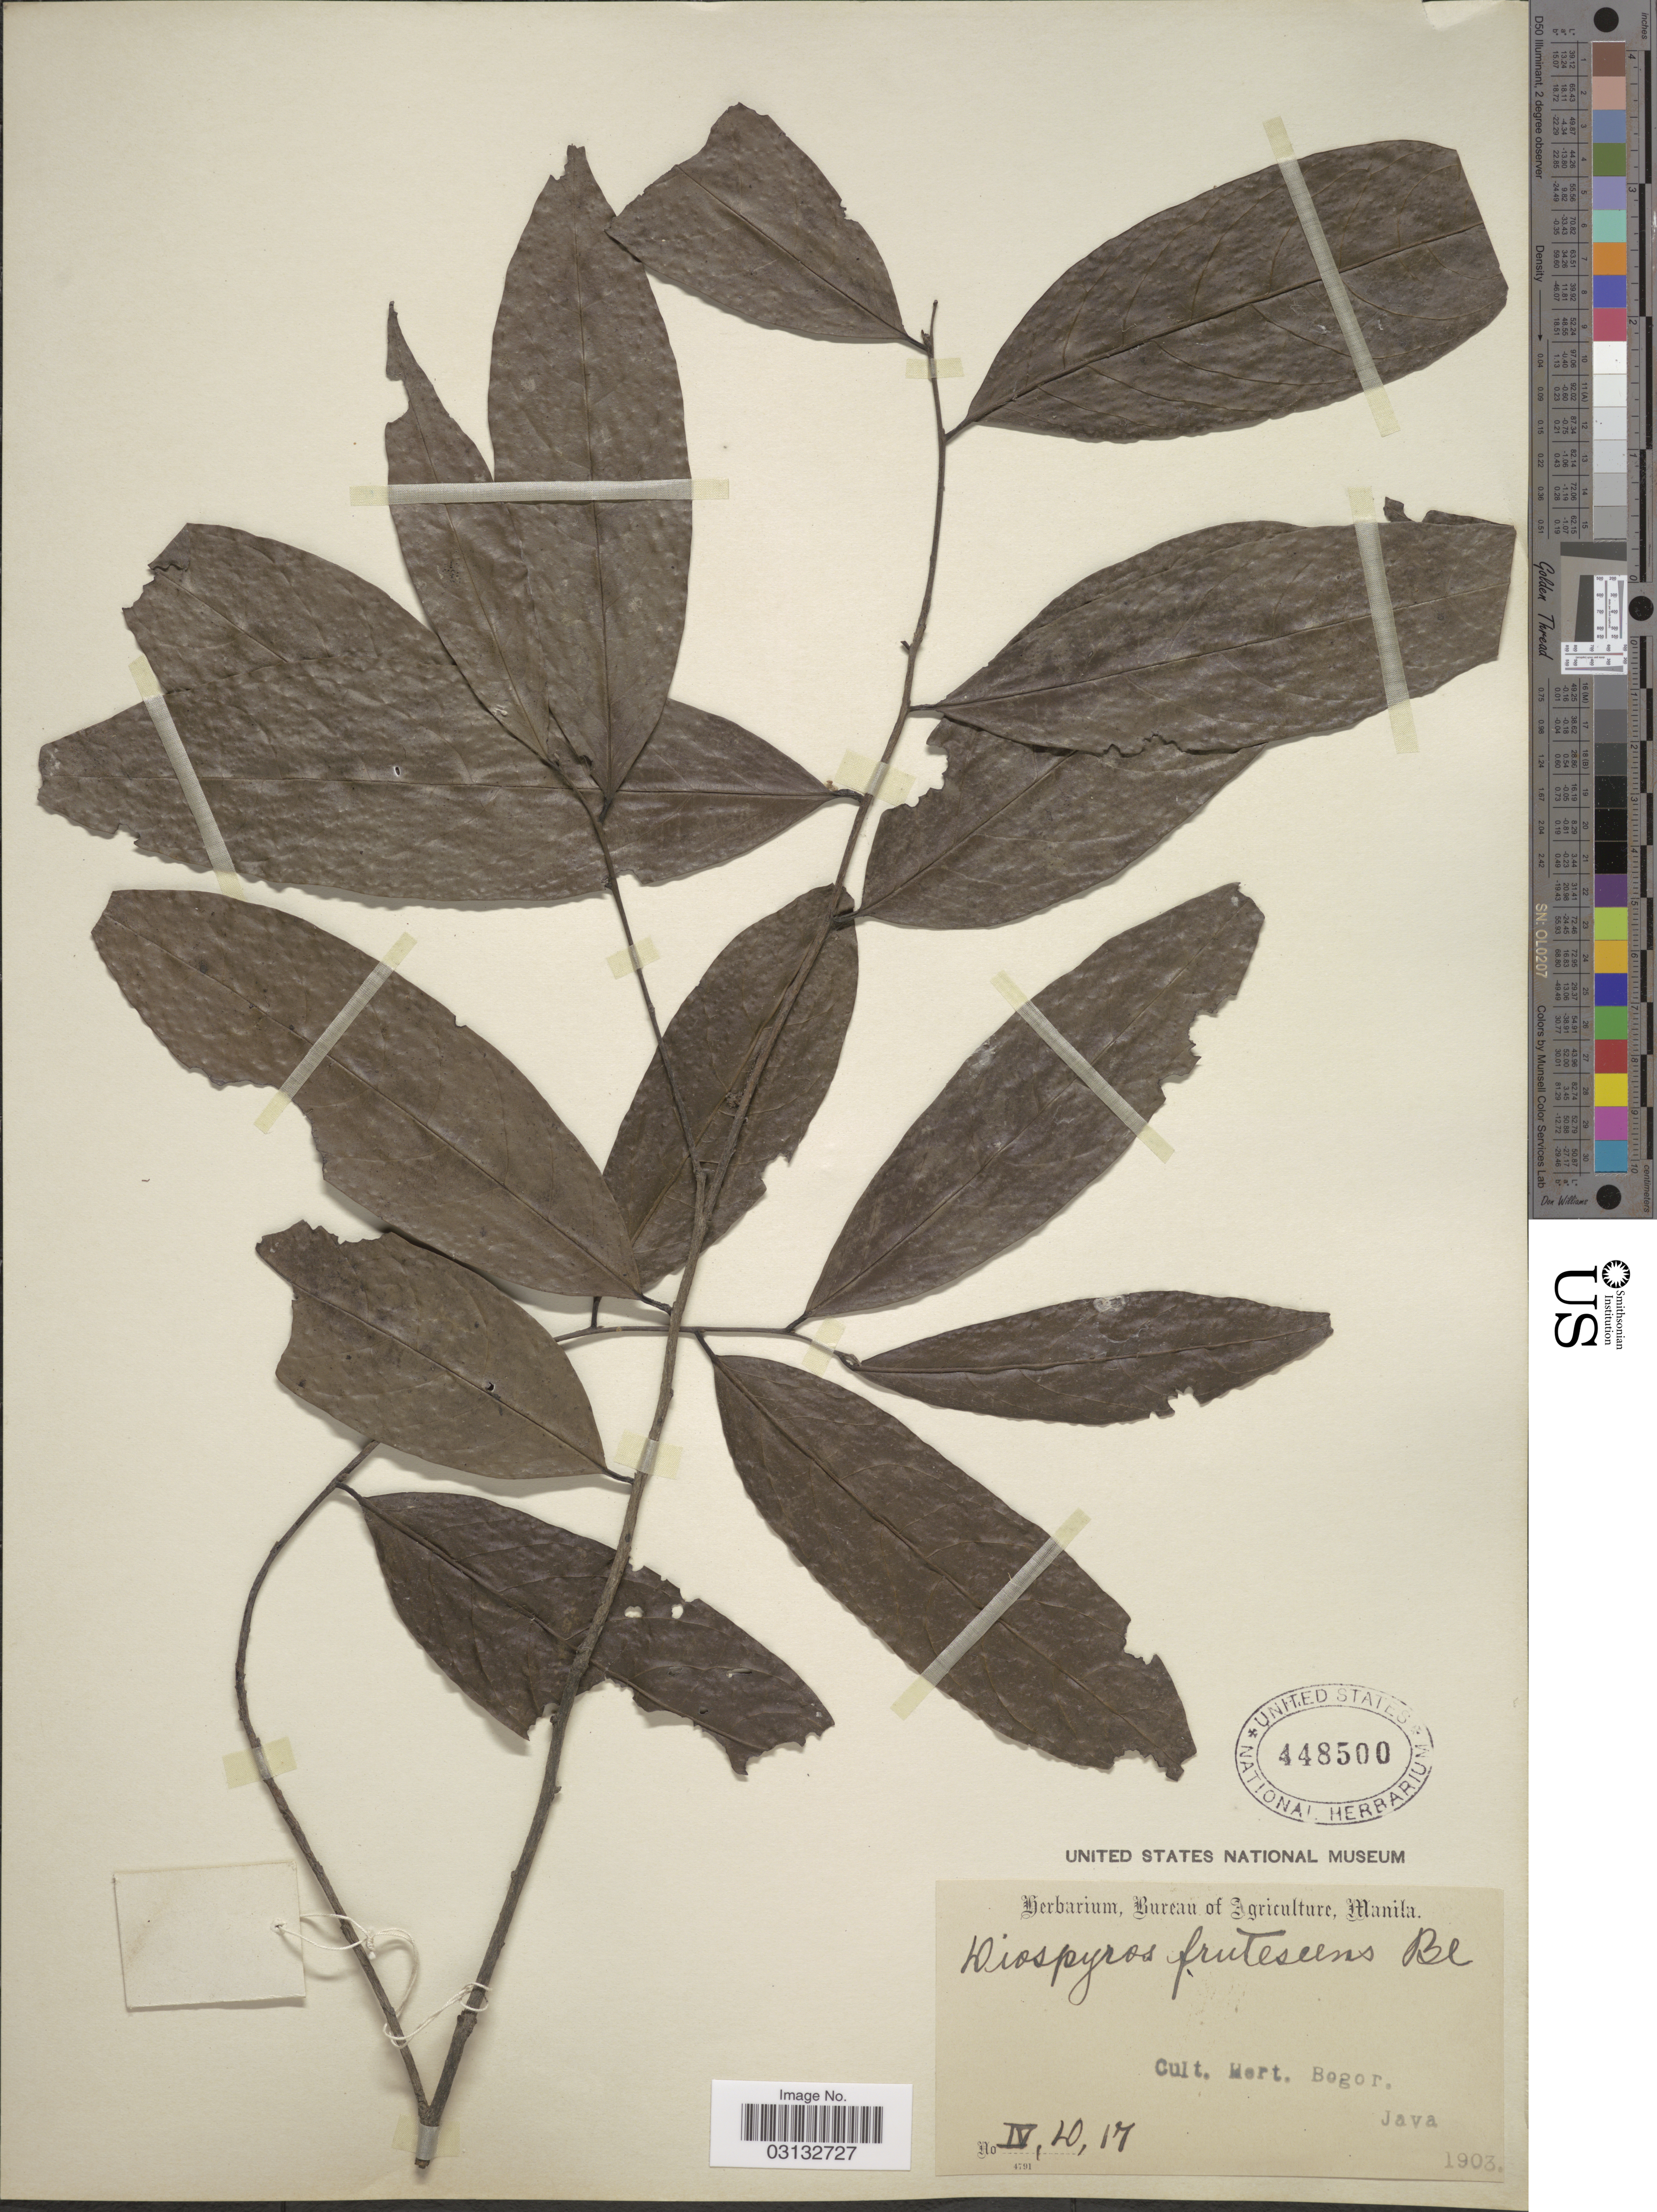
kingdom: Plantae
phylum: Tracheophyta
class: Magnoliopsida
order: Ericales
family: Ebenaceae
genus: Diospyros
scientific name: Diospyros frutescens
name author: Blume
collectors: ex Herb. Bur. Agric. Manila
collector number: IV,D,17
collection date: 1903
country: Indonesia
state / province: Java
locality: Cult. Hort. Bogor. Java.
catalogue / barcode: US 448500